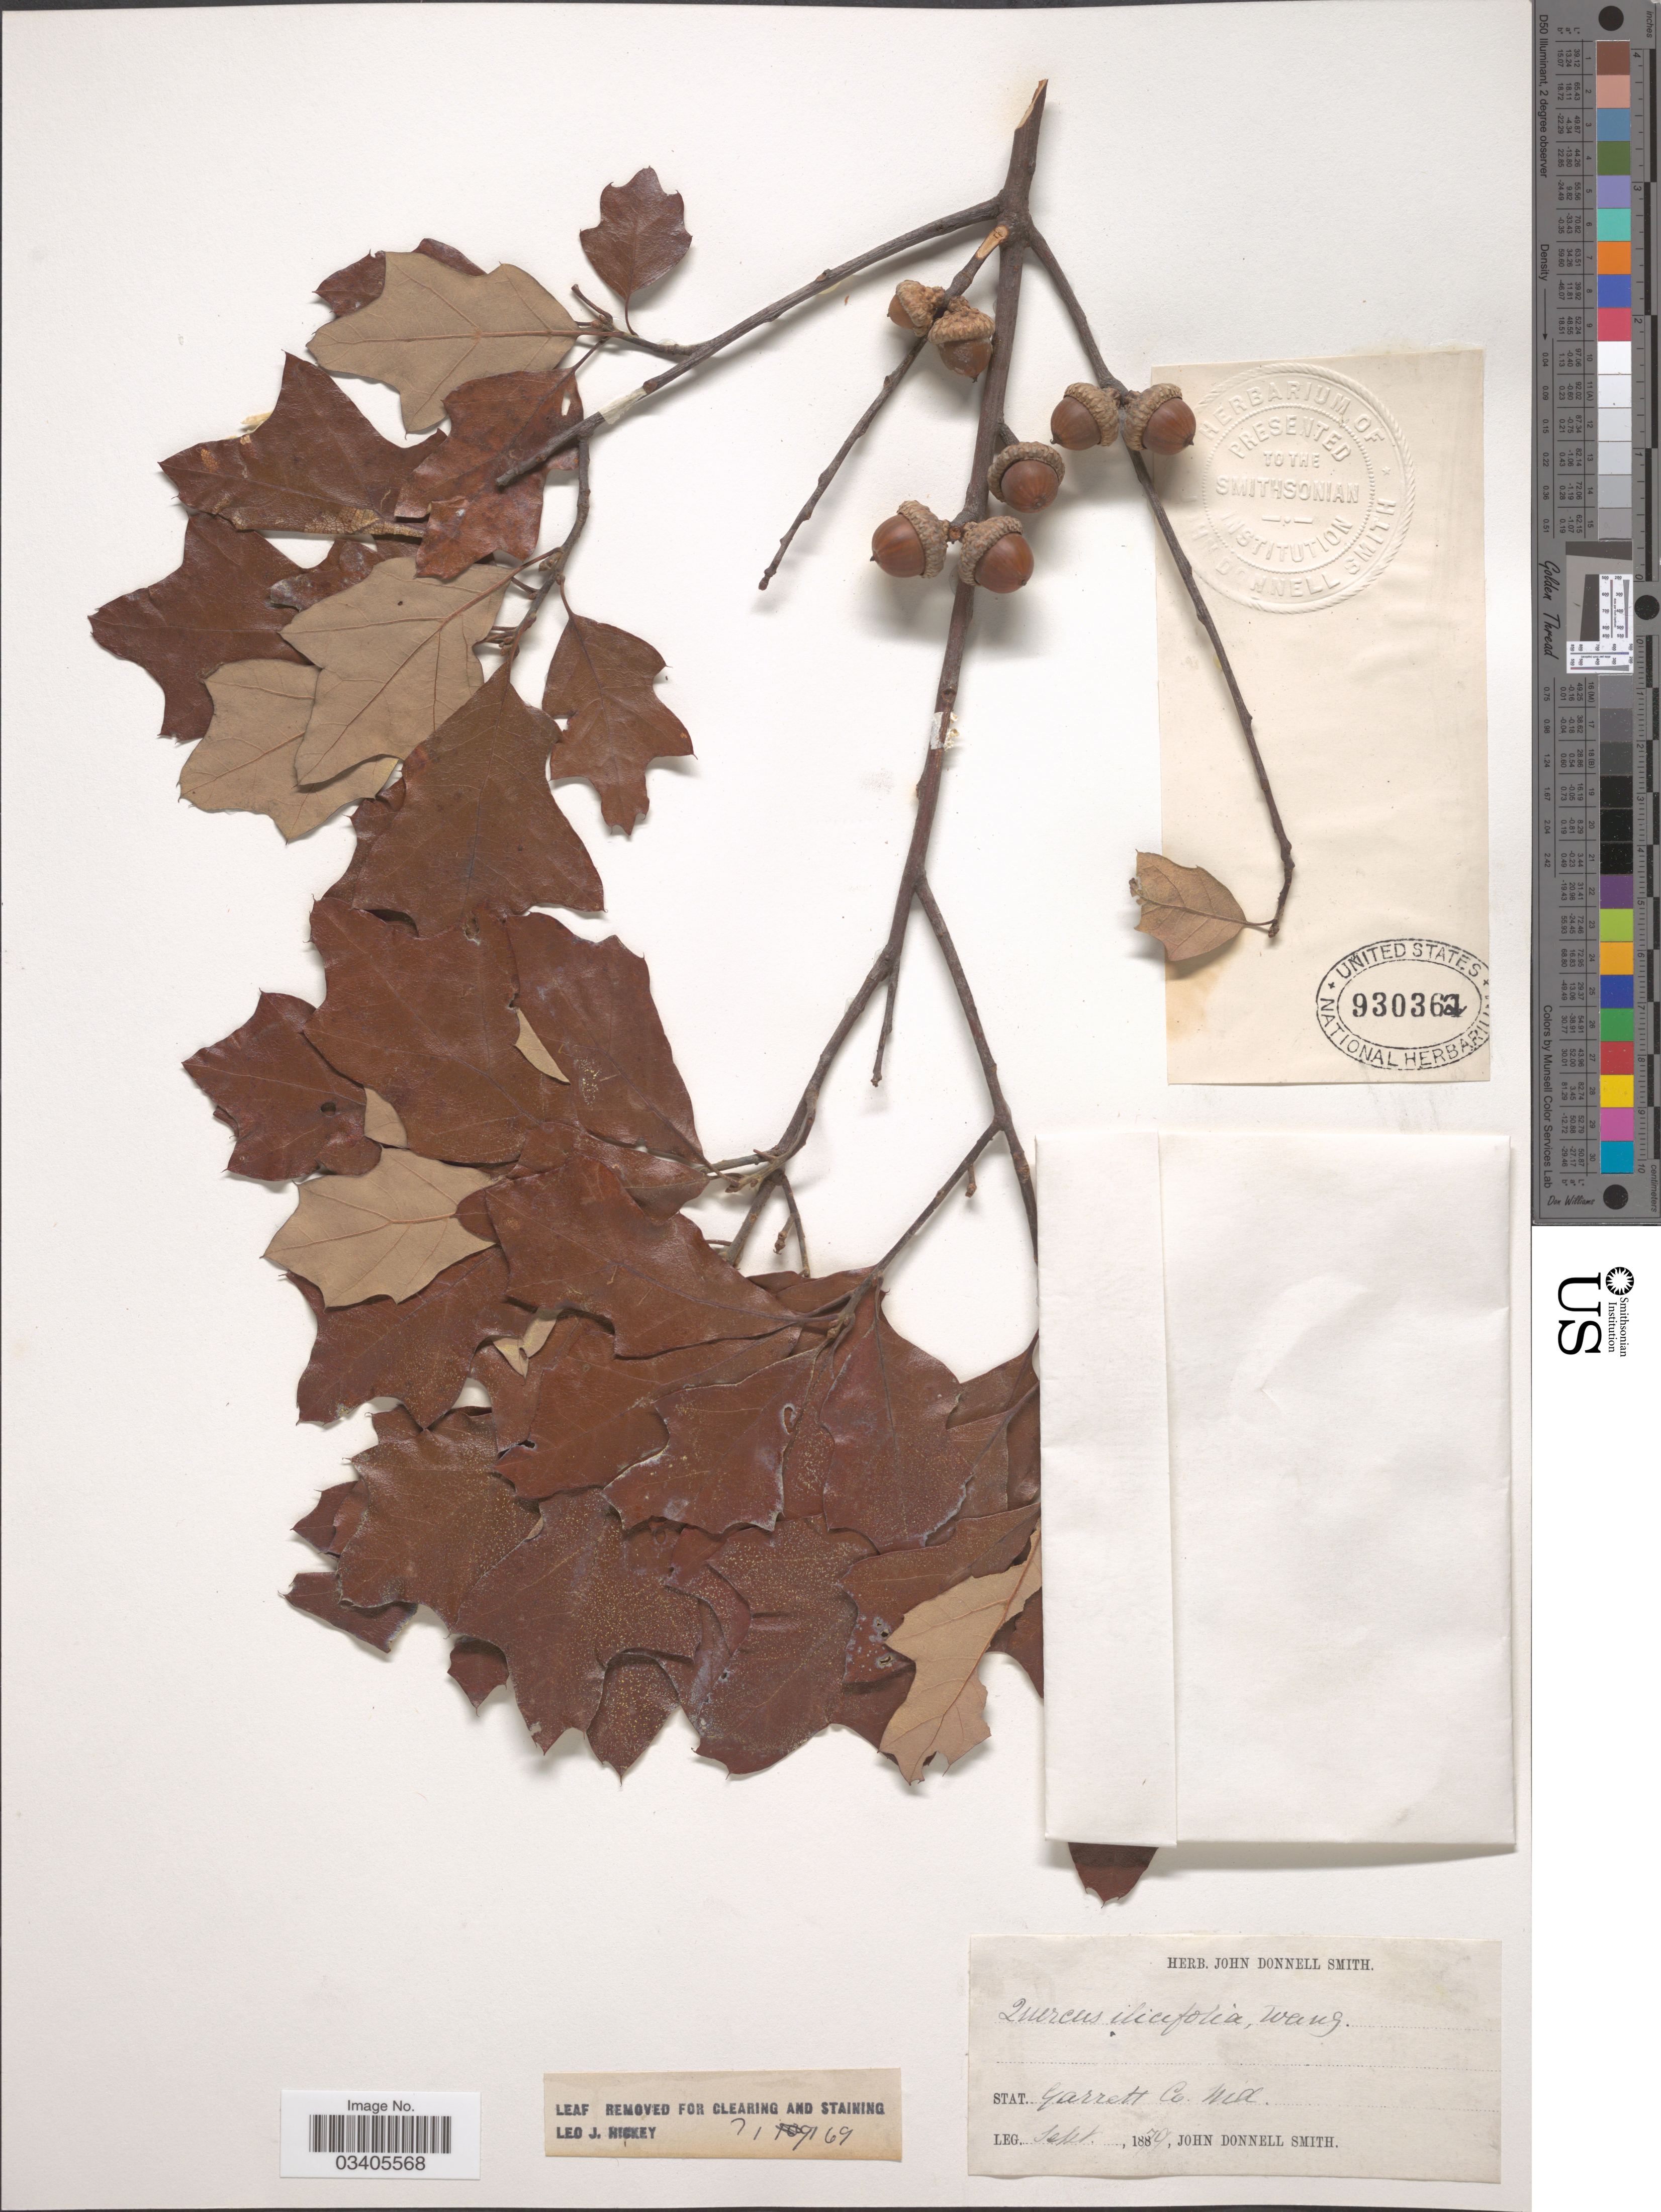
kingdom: Plantae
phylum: Tracheophyta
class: Magnoliopsida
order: Fagales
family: Fagaceae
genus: Quercus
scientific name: Quercus ilicifolia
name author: Wangenh.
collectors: J. Donnell Smith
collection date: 1879-09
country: United States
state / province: Maryland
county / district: Garrett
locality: Garrett Co.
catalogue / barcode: US 930362